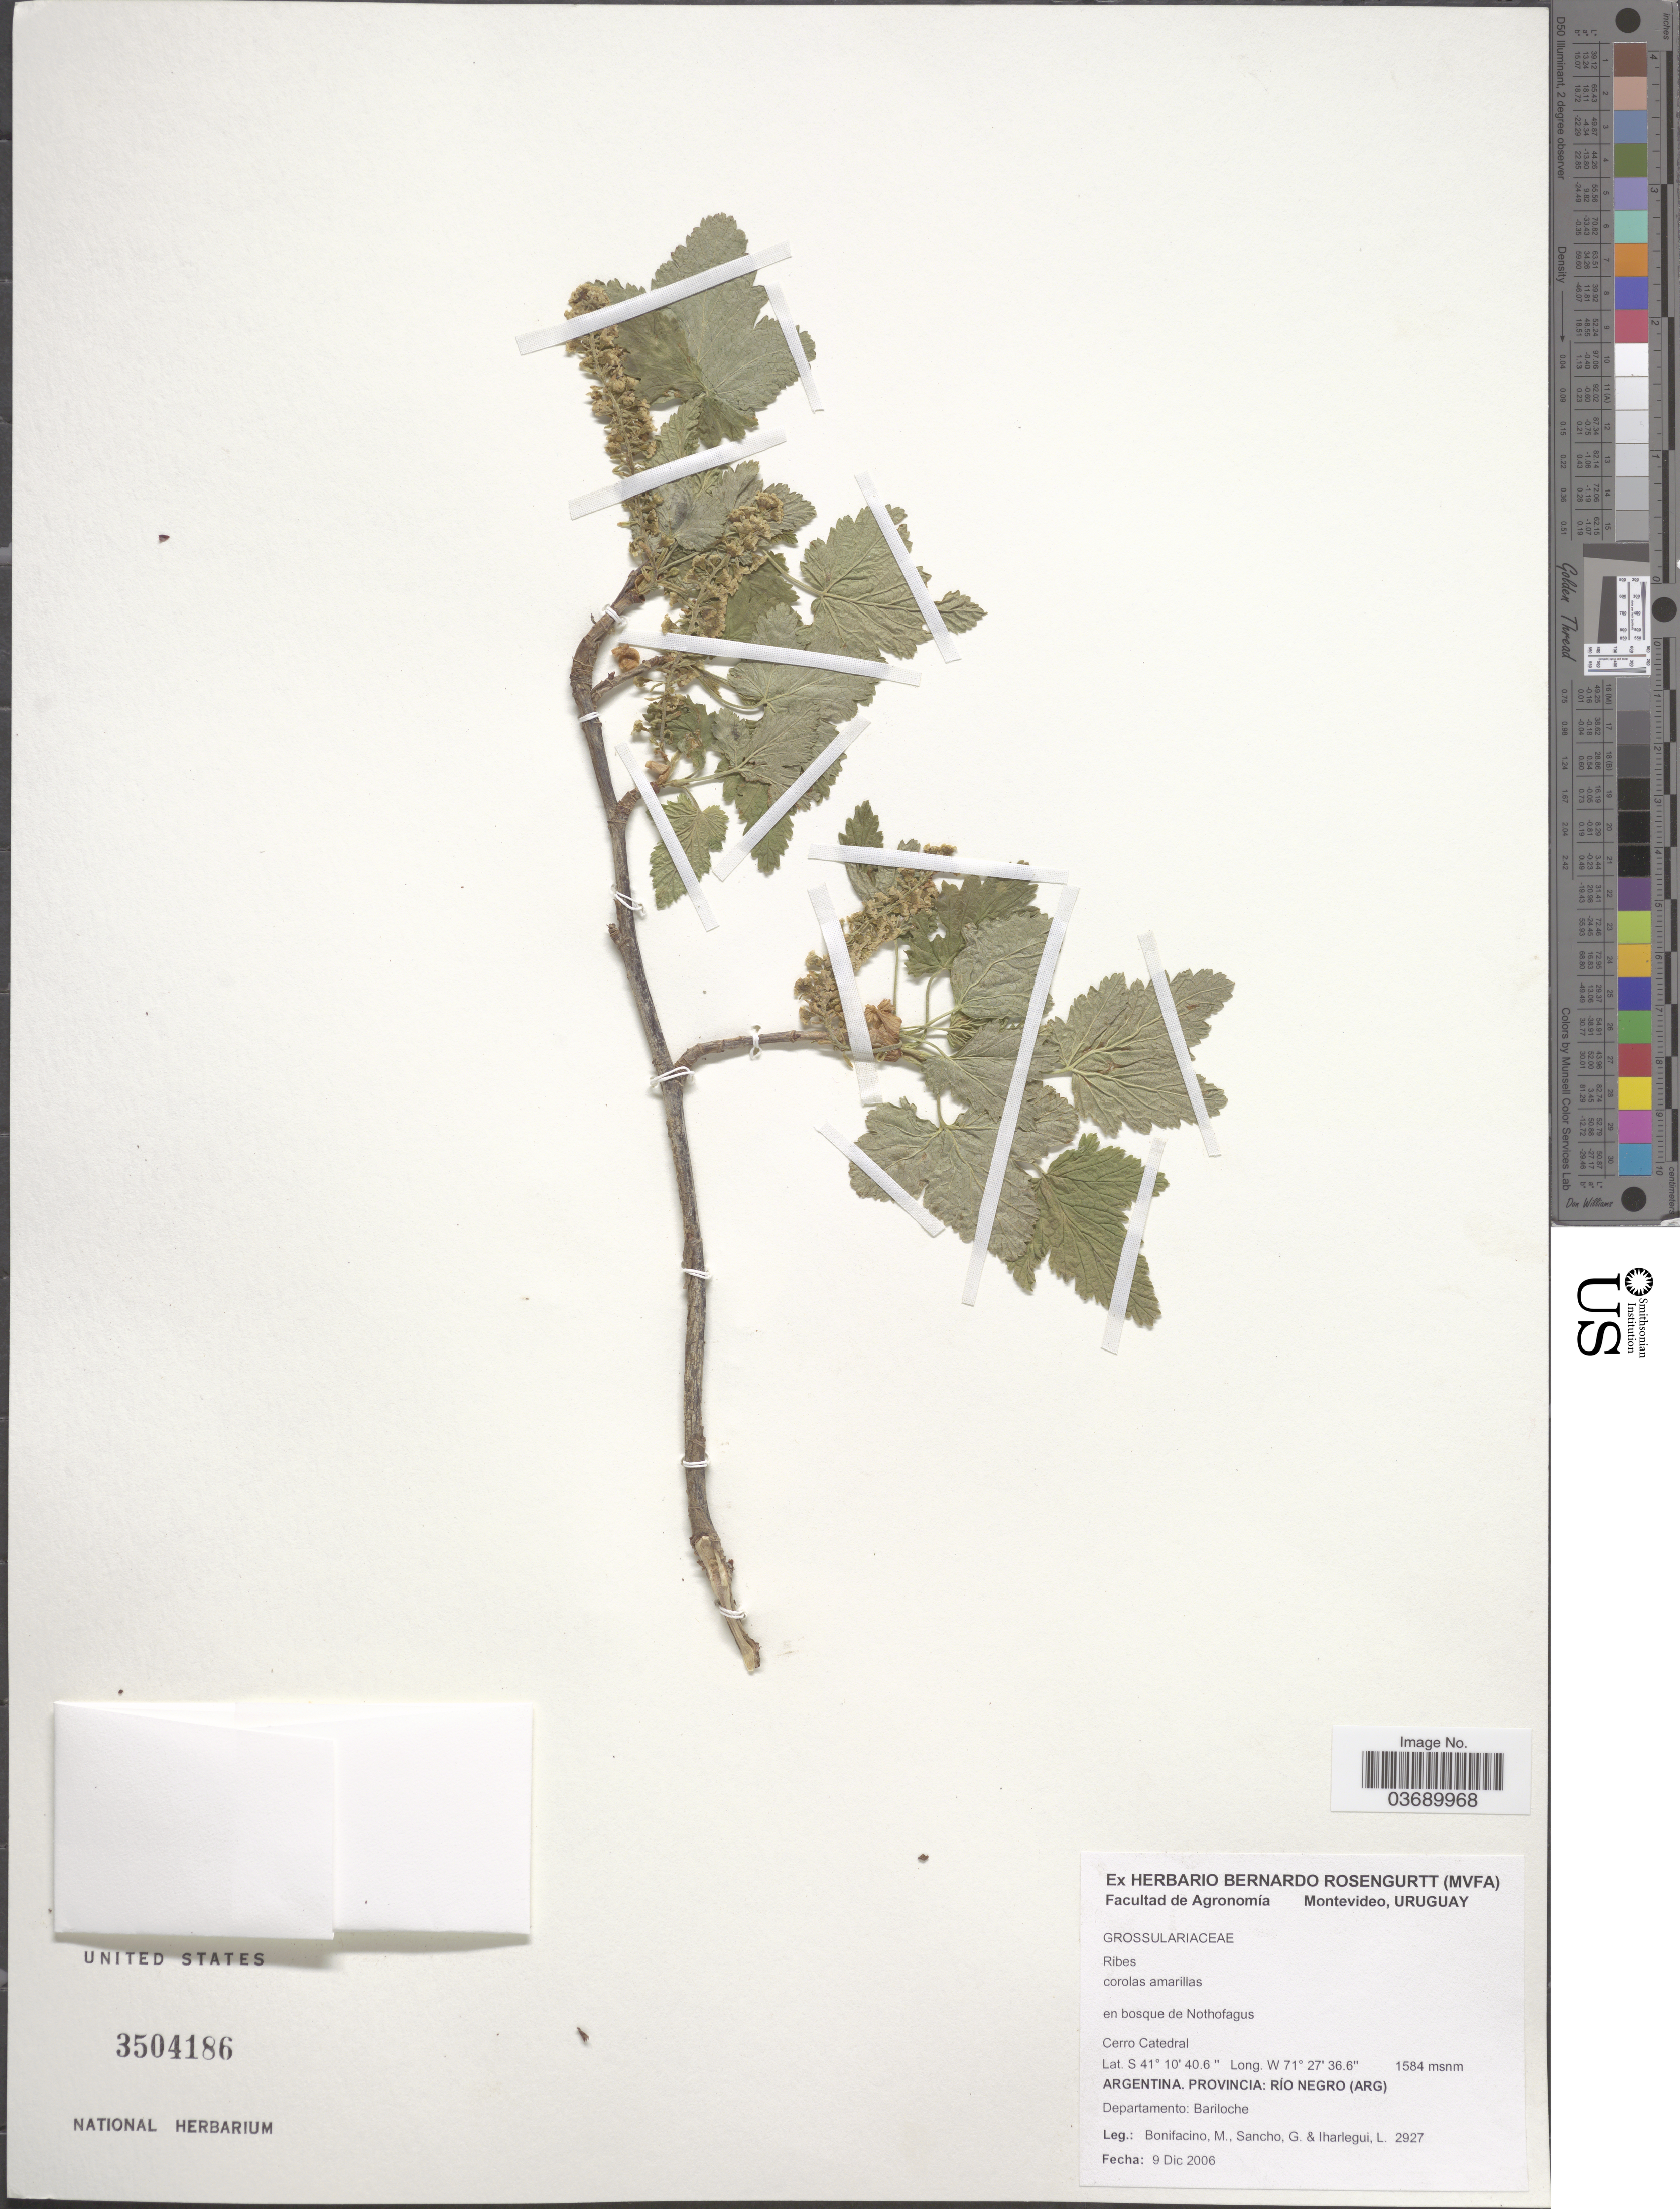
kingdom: Plantae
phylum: Tracheophyta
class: Magnoliopsida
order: Saxifragales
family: Grossulariaceae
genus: Ribes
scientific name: Ribes sp.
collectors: M. Bonifacino, G. Sancho & L. Iharlegui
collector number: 2927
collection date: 2006-12-09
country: Uruguay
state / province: Montevideo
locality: Cerro Catedral. Departamento: Bariloche.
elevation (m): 1584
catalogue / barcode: US 3504186